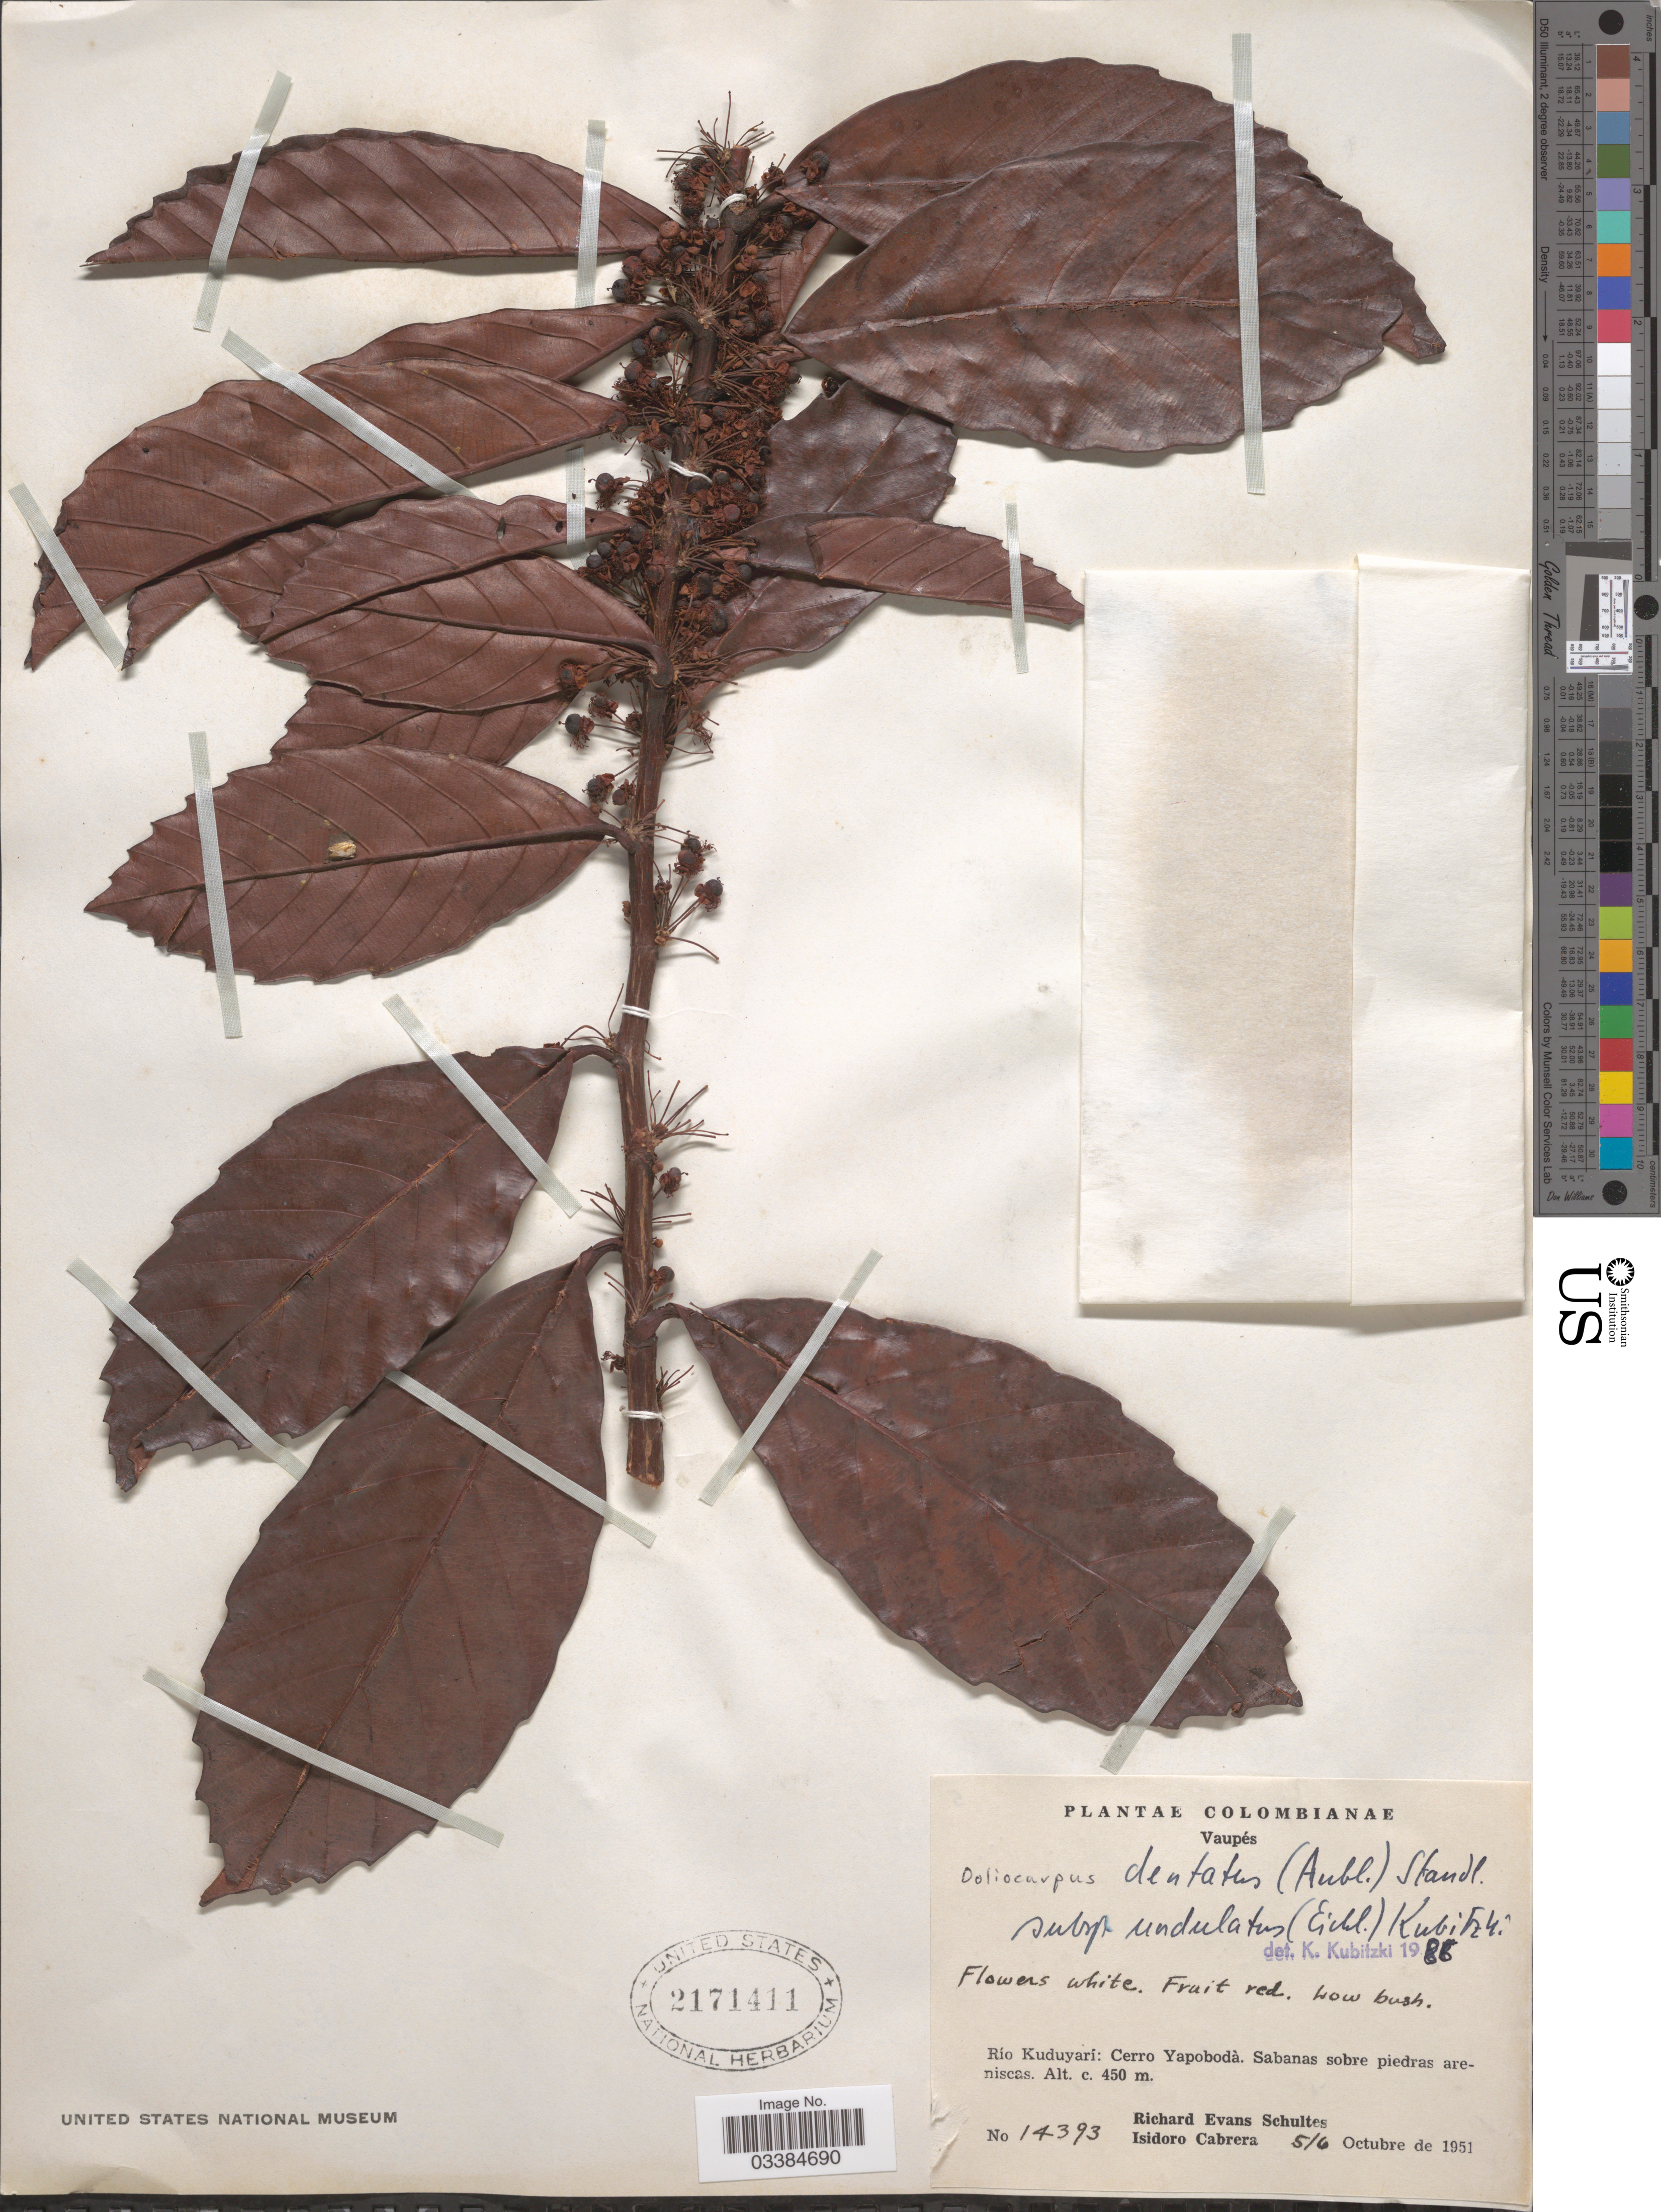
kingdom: Plantae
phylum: Tracheophyta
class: Magnoliopsida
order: Dilleniales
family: Dilleniaceae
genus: Doliocarpus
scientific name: Doliocarpus dentatus subsp. undulatus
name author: (Eichler) Kubitzki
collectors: R. E. Schultes & I. Cabrera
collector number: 14393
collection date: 1951-10-05/1951-10-06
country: Colombia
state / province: Vaupés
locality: Río Kuduyarí: Cerro Yapobodà.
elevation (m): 450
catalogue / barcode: US 2171411